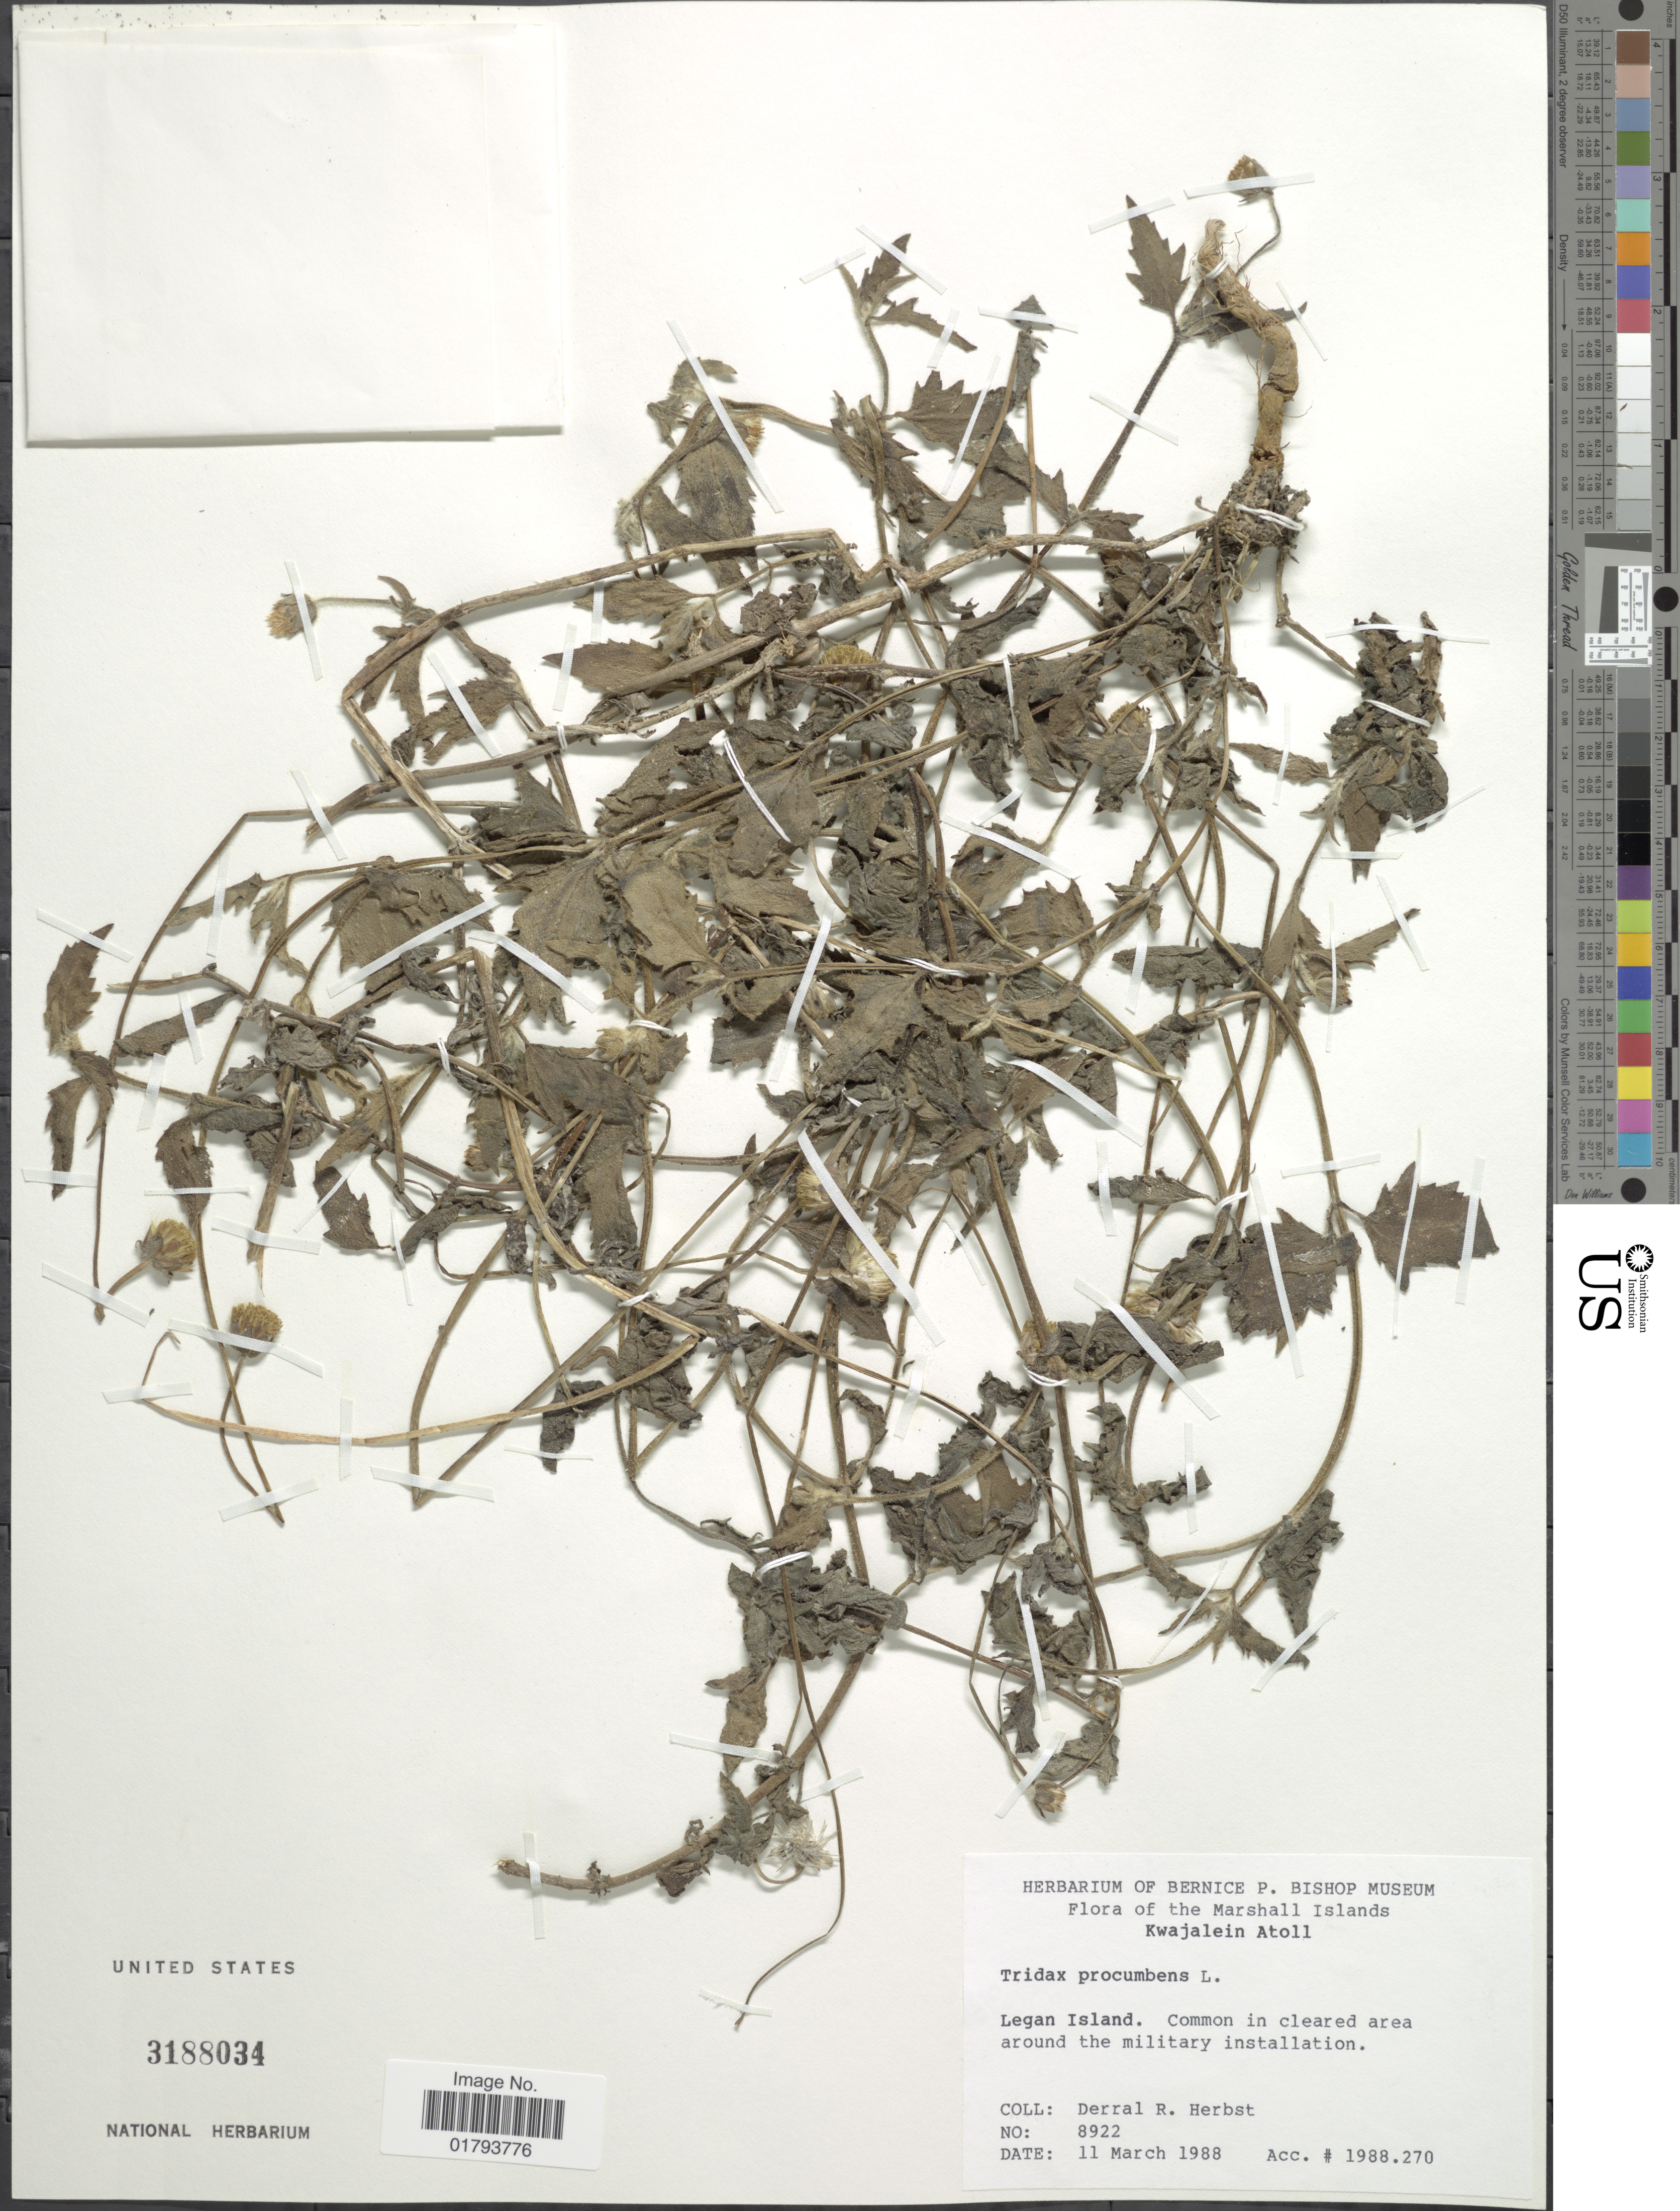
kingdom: Plantae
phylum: Tracheophyta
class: Magnoliopsida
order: Asterales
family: Asteraceae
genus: Tridax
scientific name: Tridax procumbens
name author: L.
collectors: D. R. Herbst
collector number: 8922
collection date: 1988-03-11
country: Marshall Islands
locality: Kwajalein Atoll, Legan Island. Common in cleared area around the military installation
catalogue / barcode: US 3188034